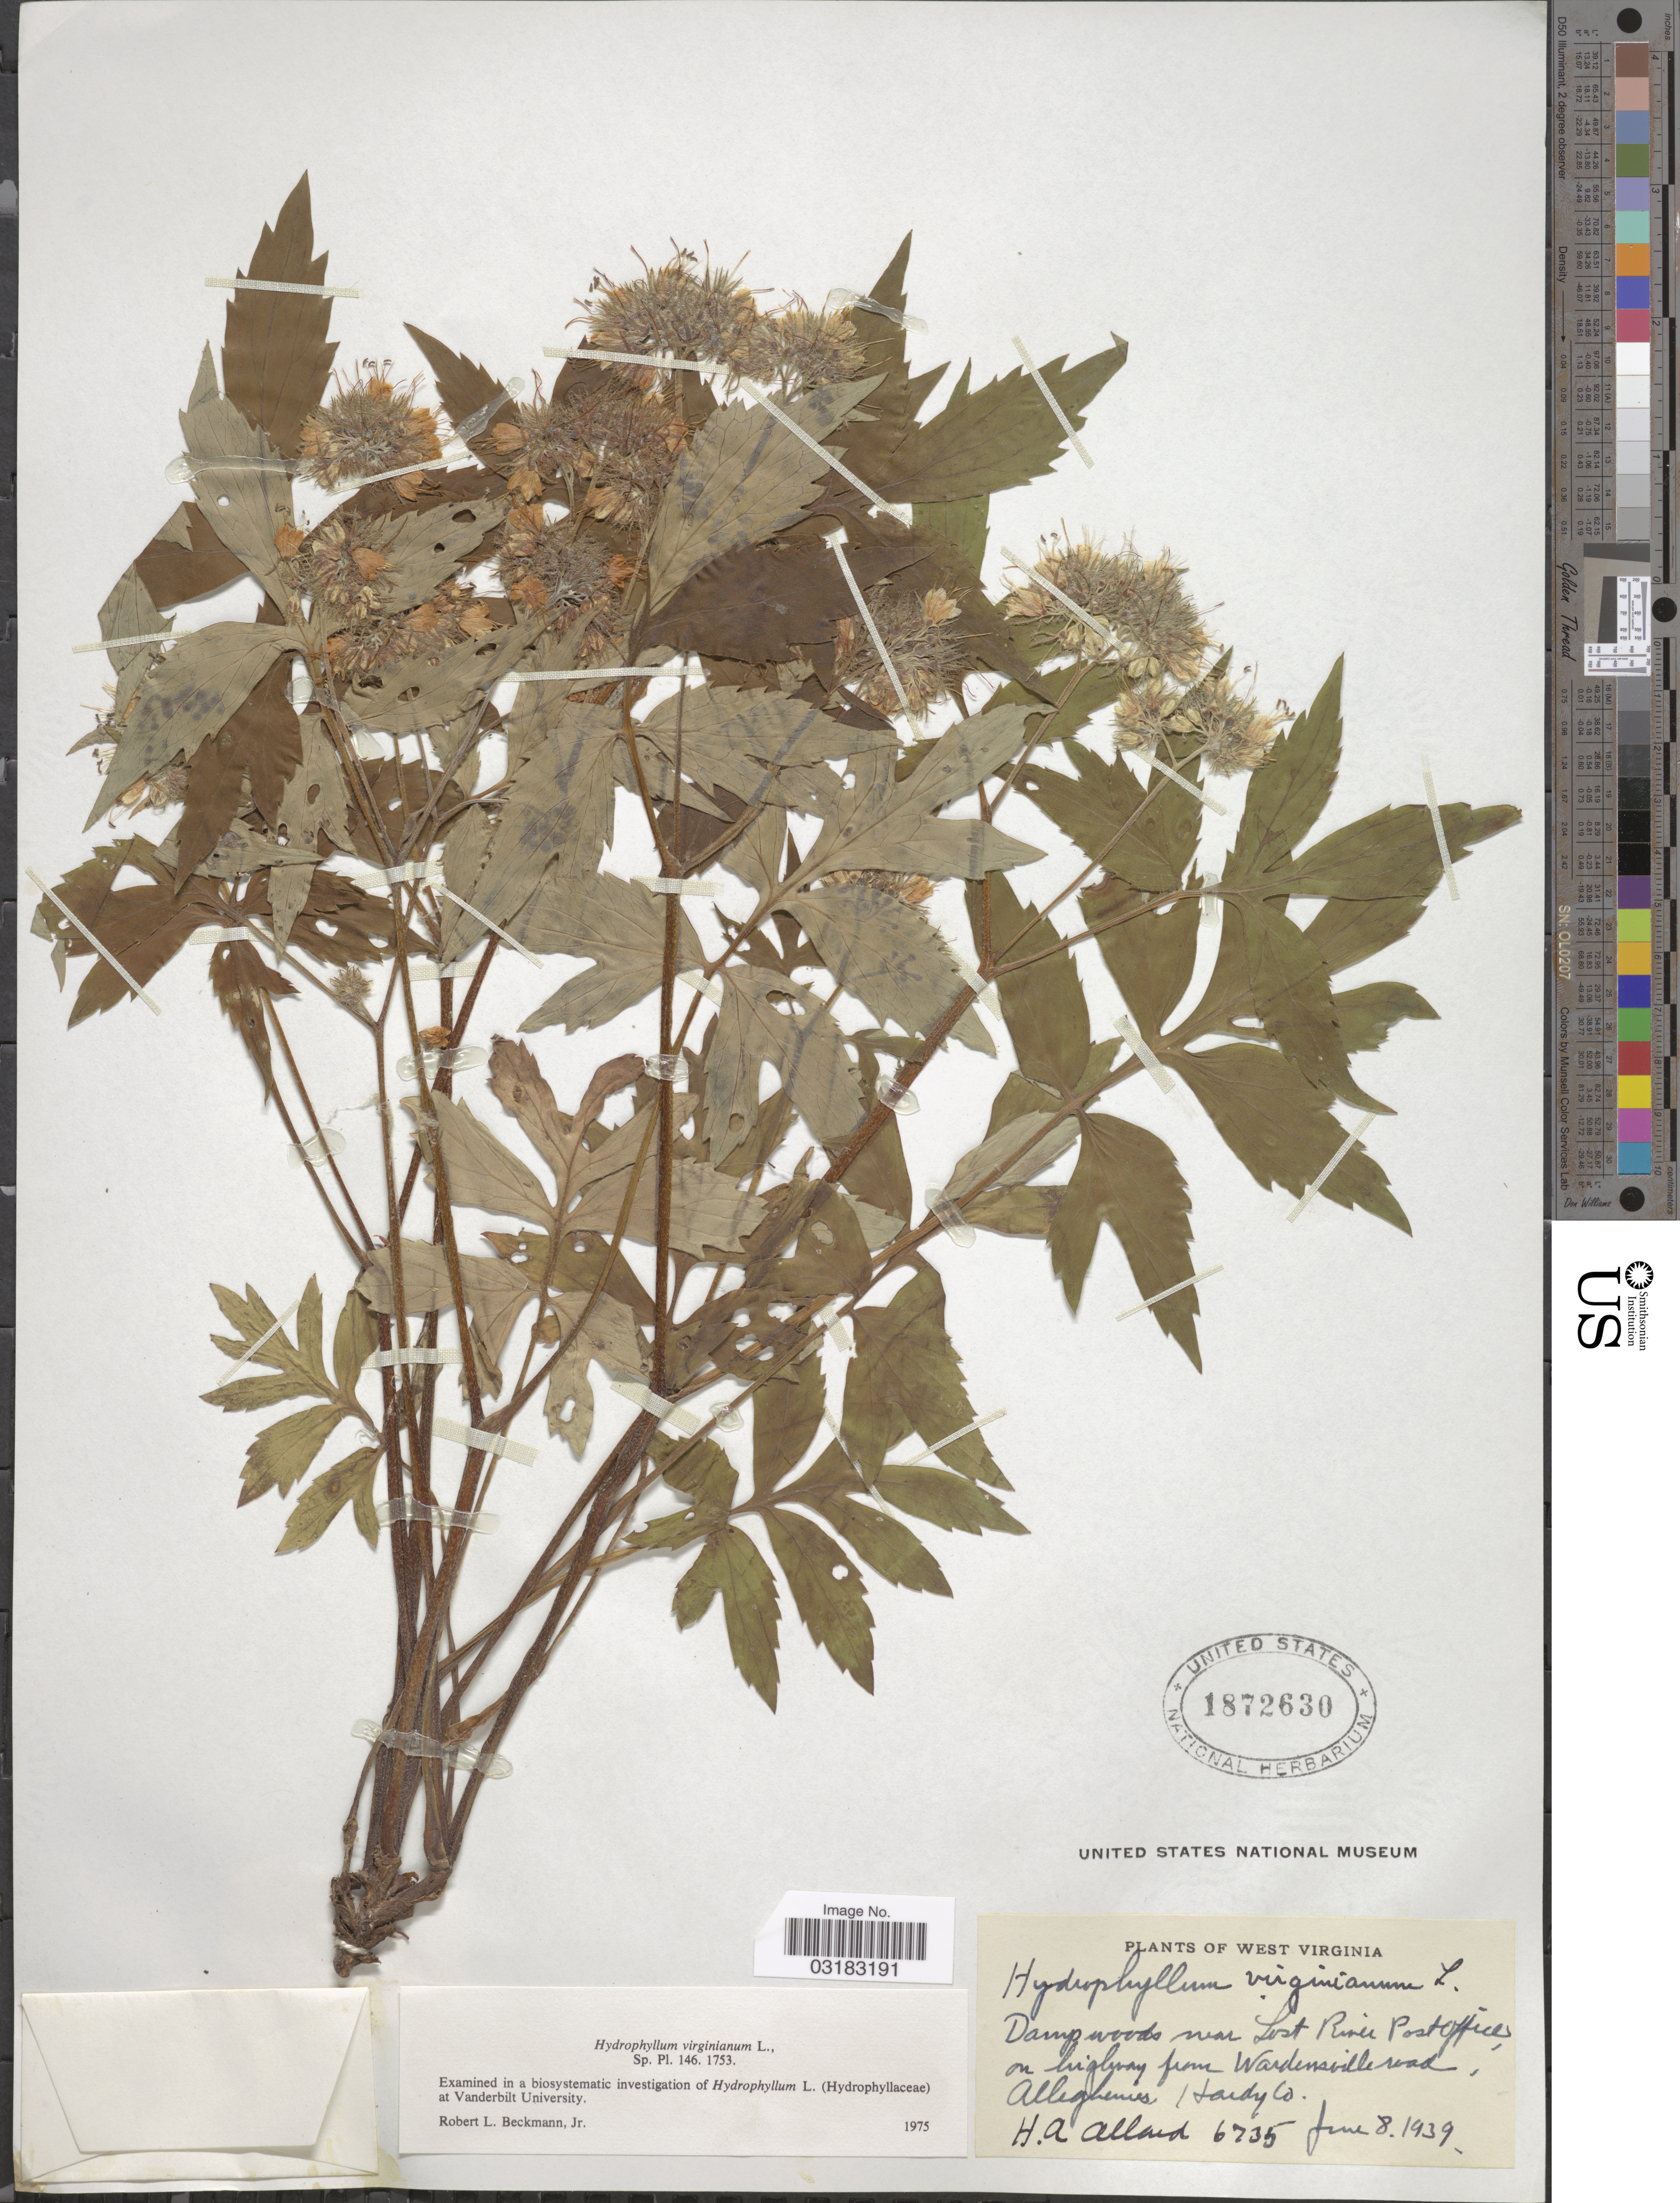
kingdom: Plantae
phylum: Tracheophyta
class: Magnoliopsida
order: Boraginales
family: Hydrophyllaceae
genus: Hydrophyllum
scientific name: Hydrophyllum virginianum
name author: L.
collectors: H. A. Allard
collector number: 6735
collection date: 1939-06-08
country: United States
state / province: West Virginia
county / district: Hardy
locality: Damp woods near Lost River Post Offices, on highway from Wardensville road, Alleghenies , Hardy Co.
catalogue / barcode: US 1872630